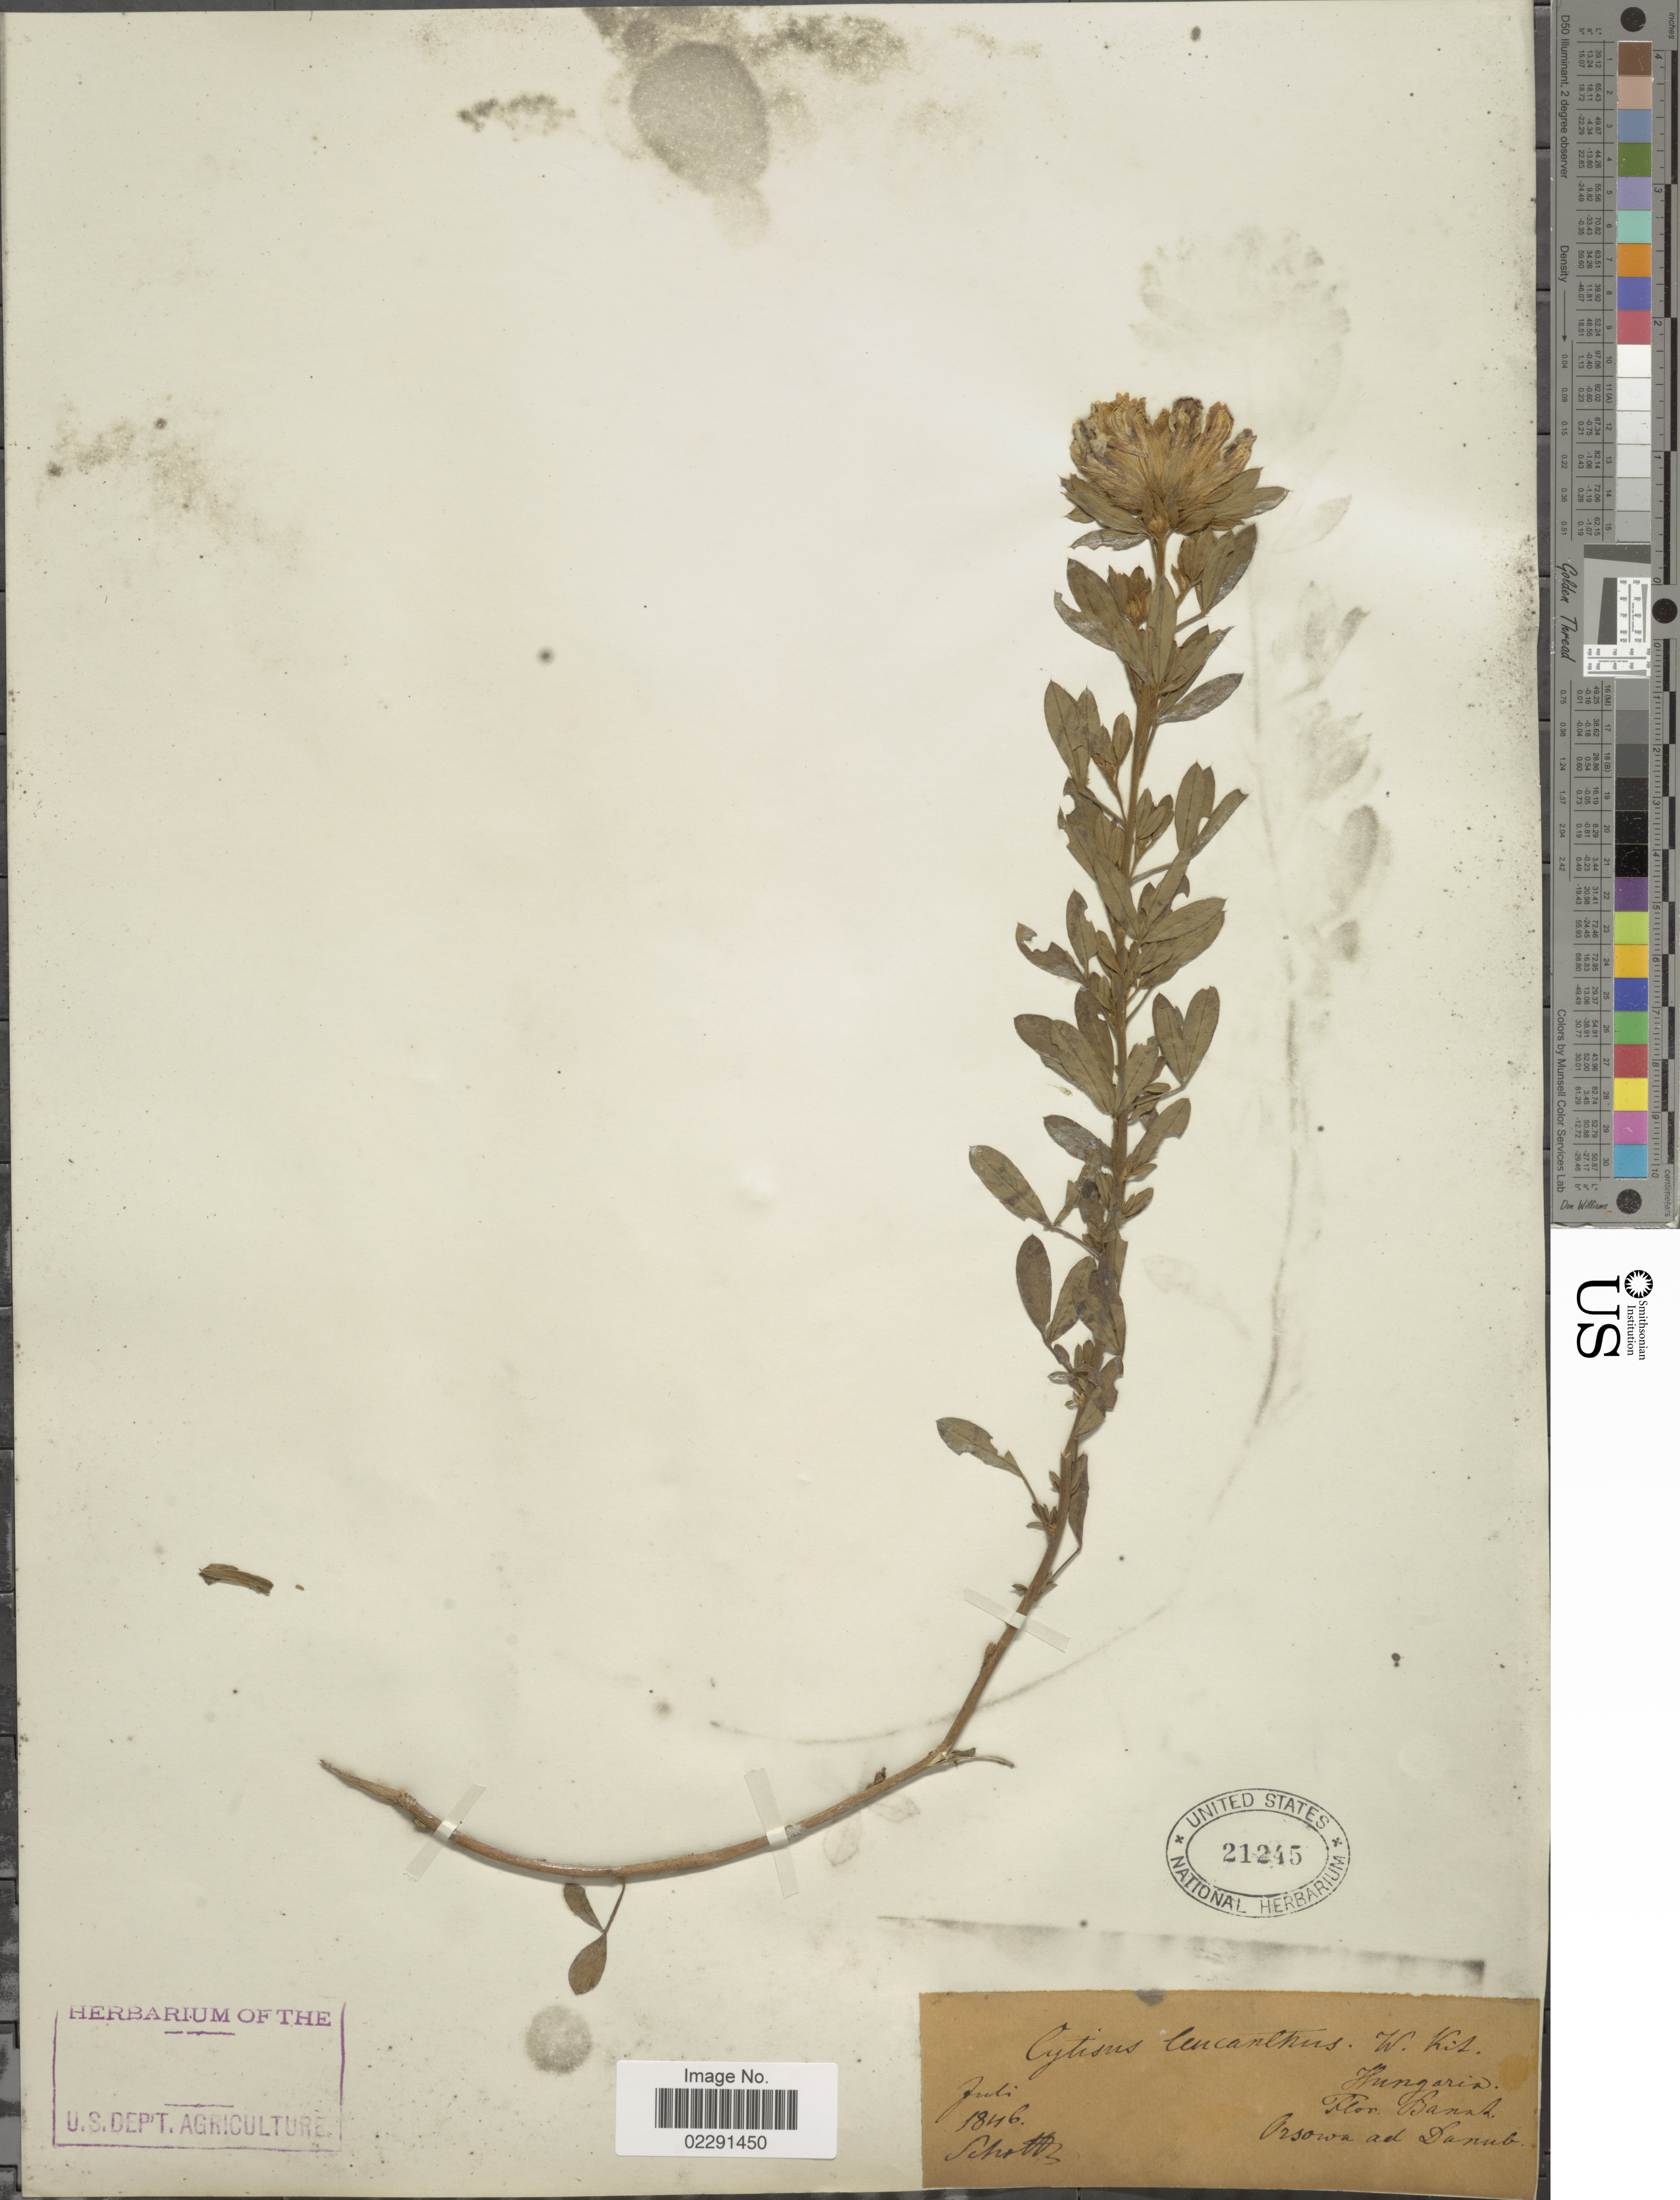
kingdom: Plantae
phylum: Tracheophyta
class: Magnoliopsida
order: Fabales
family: Fabaceae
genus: Cytisus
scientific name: Cytisus albus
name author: Hacq.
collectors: Schott, --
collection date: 1846-07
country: Romania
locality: Flor. Banat, Orsowa ad Danub.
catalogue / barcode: US 21245